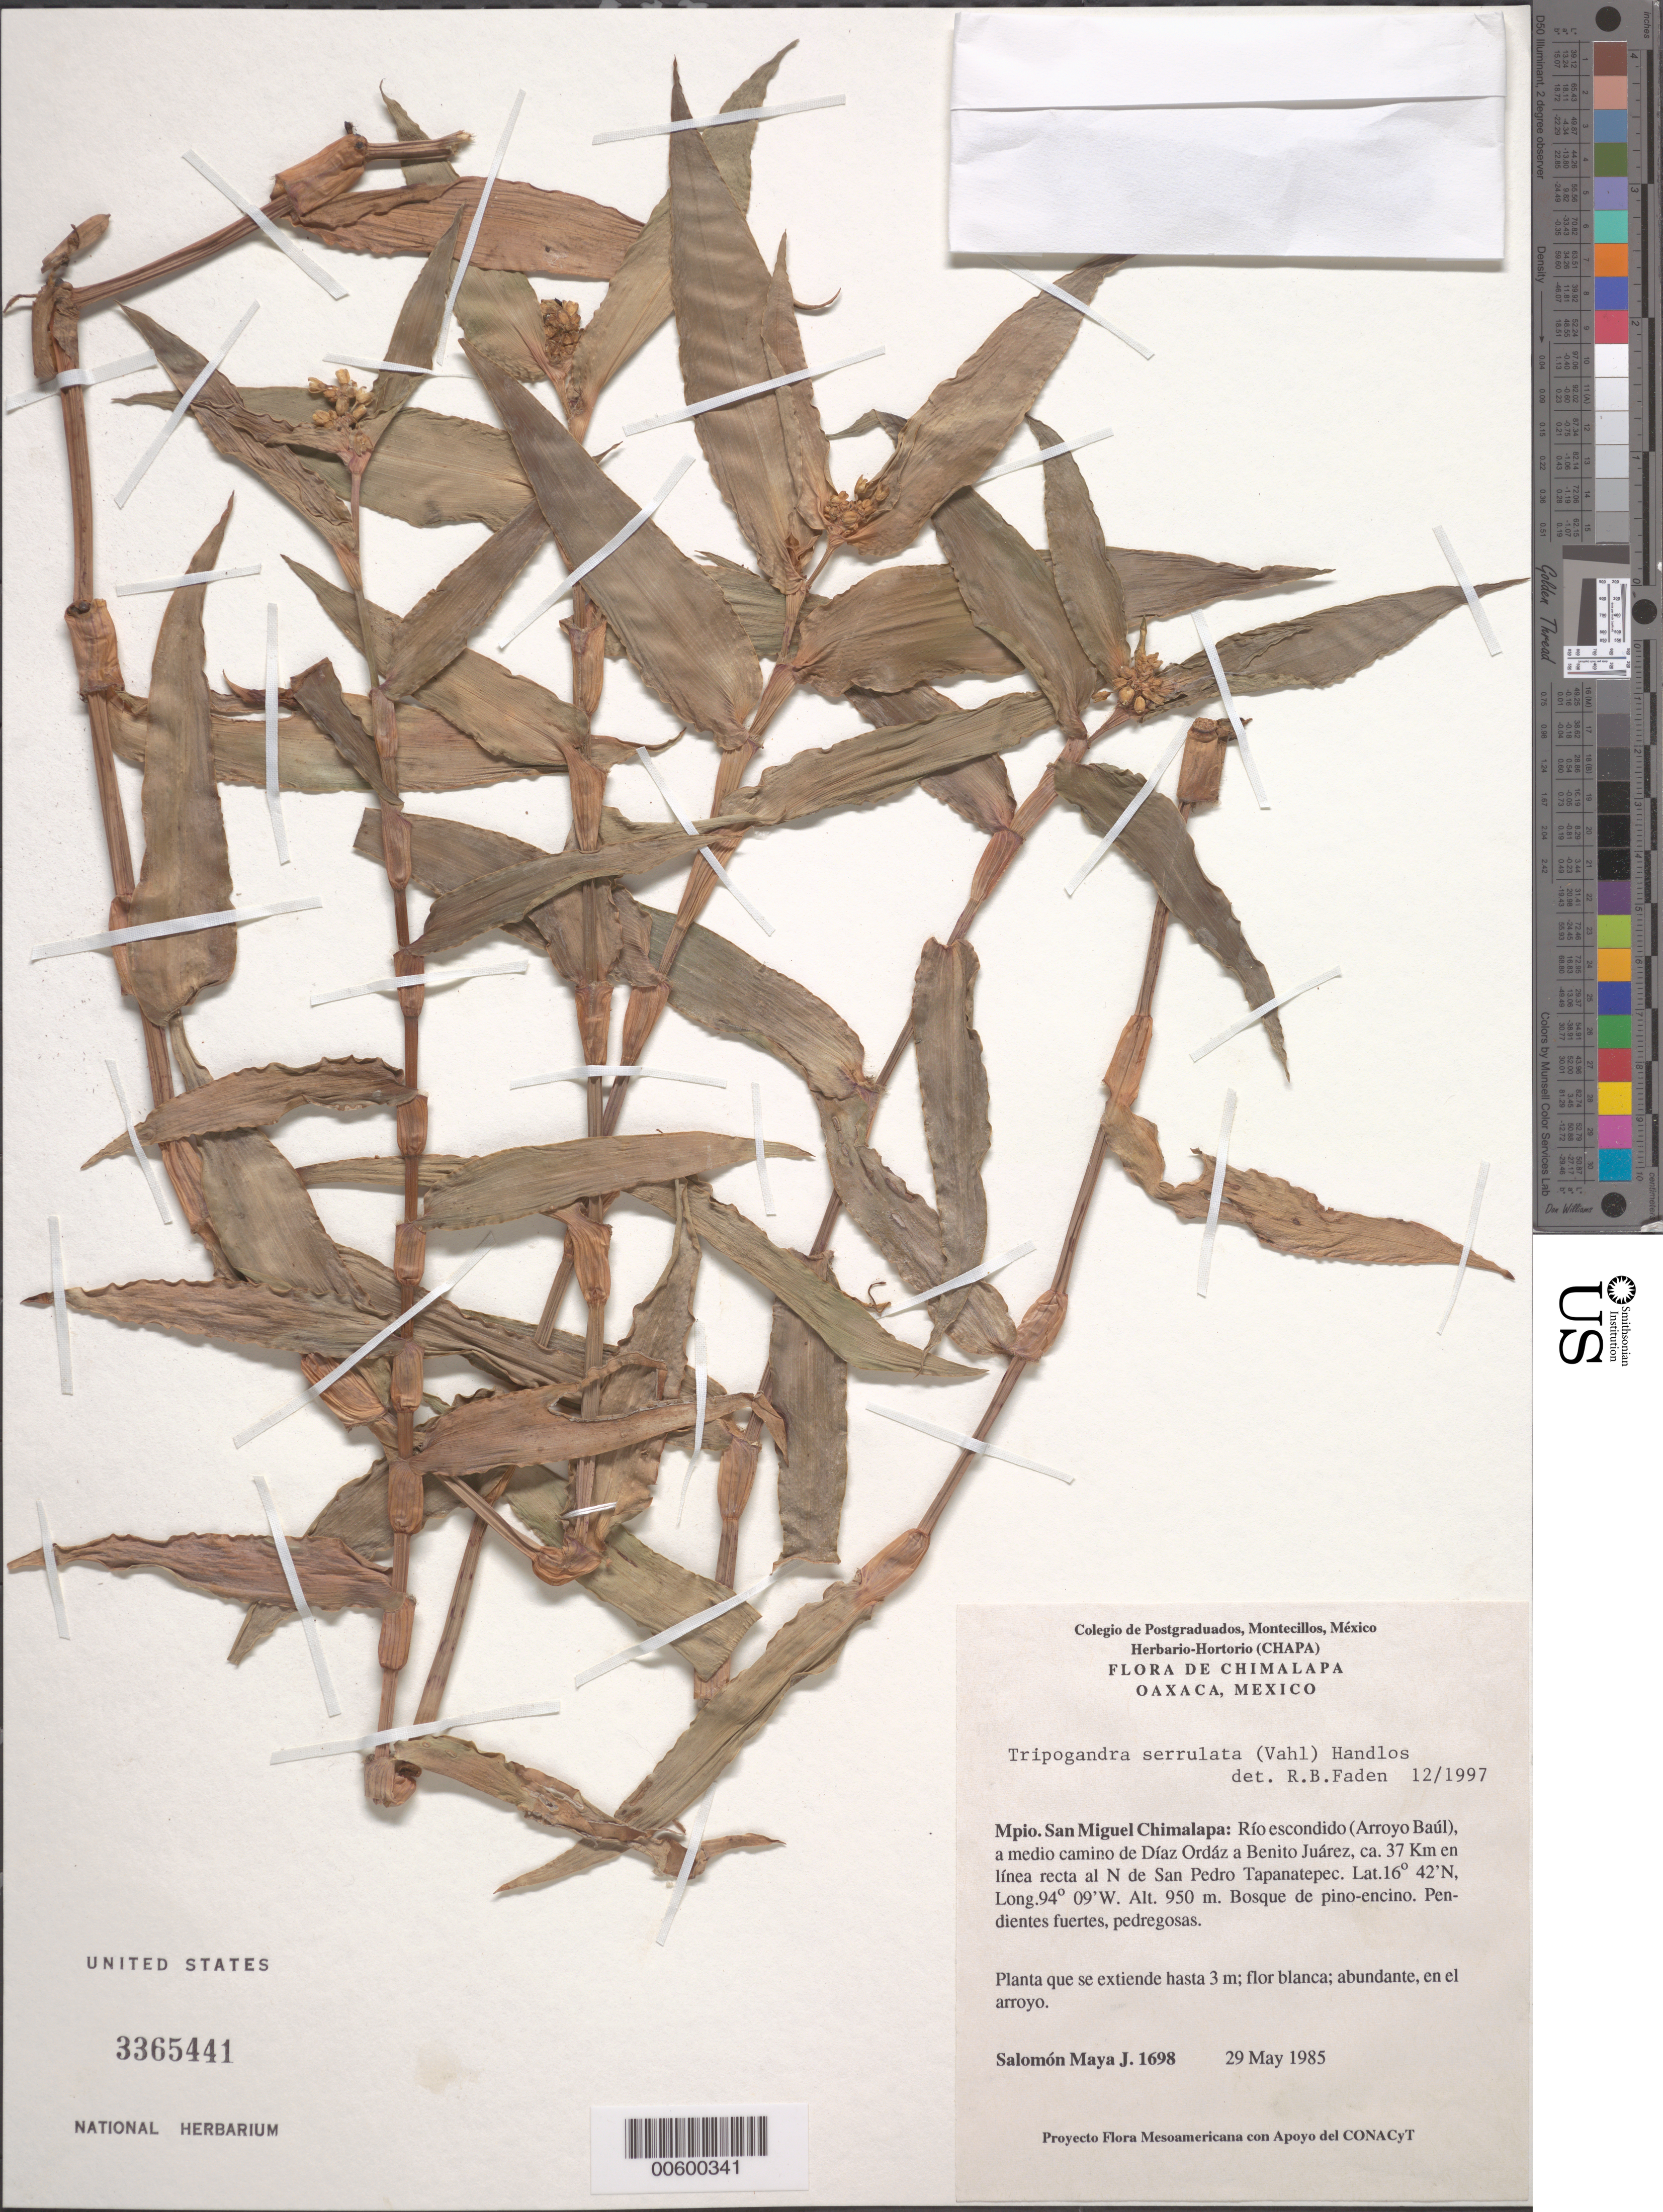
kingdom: Plantae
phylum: Tracheophyta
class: Liliopsida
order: Commelinales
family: Commelinaceae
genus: Tripogandra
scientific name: Tripogandra serrulata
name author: (Vahl) Handlos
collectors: S. Maya J.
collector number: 1698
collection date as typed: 29 May 1985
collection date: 1985-05-29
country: Mexico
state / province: Oaxaca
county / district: San Miguel Chimalapa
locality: San miguel chimalapa, rio escondido (arroyo baul), diaz ordaz a benito juarez, n de san pedro tapanatepec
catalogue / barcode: US 3365441